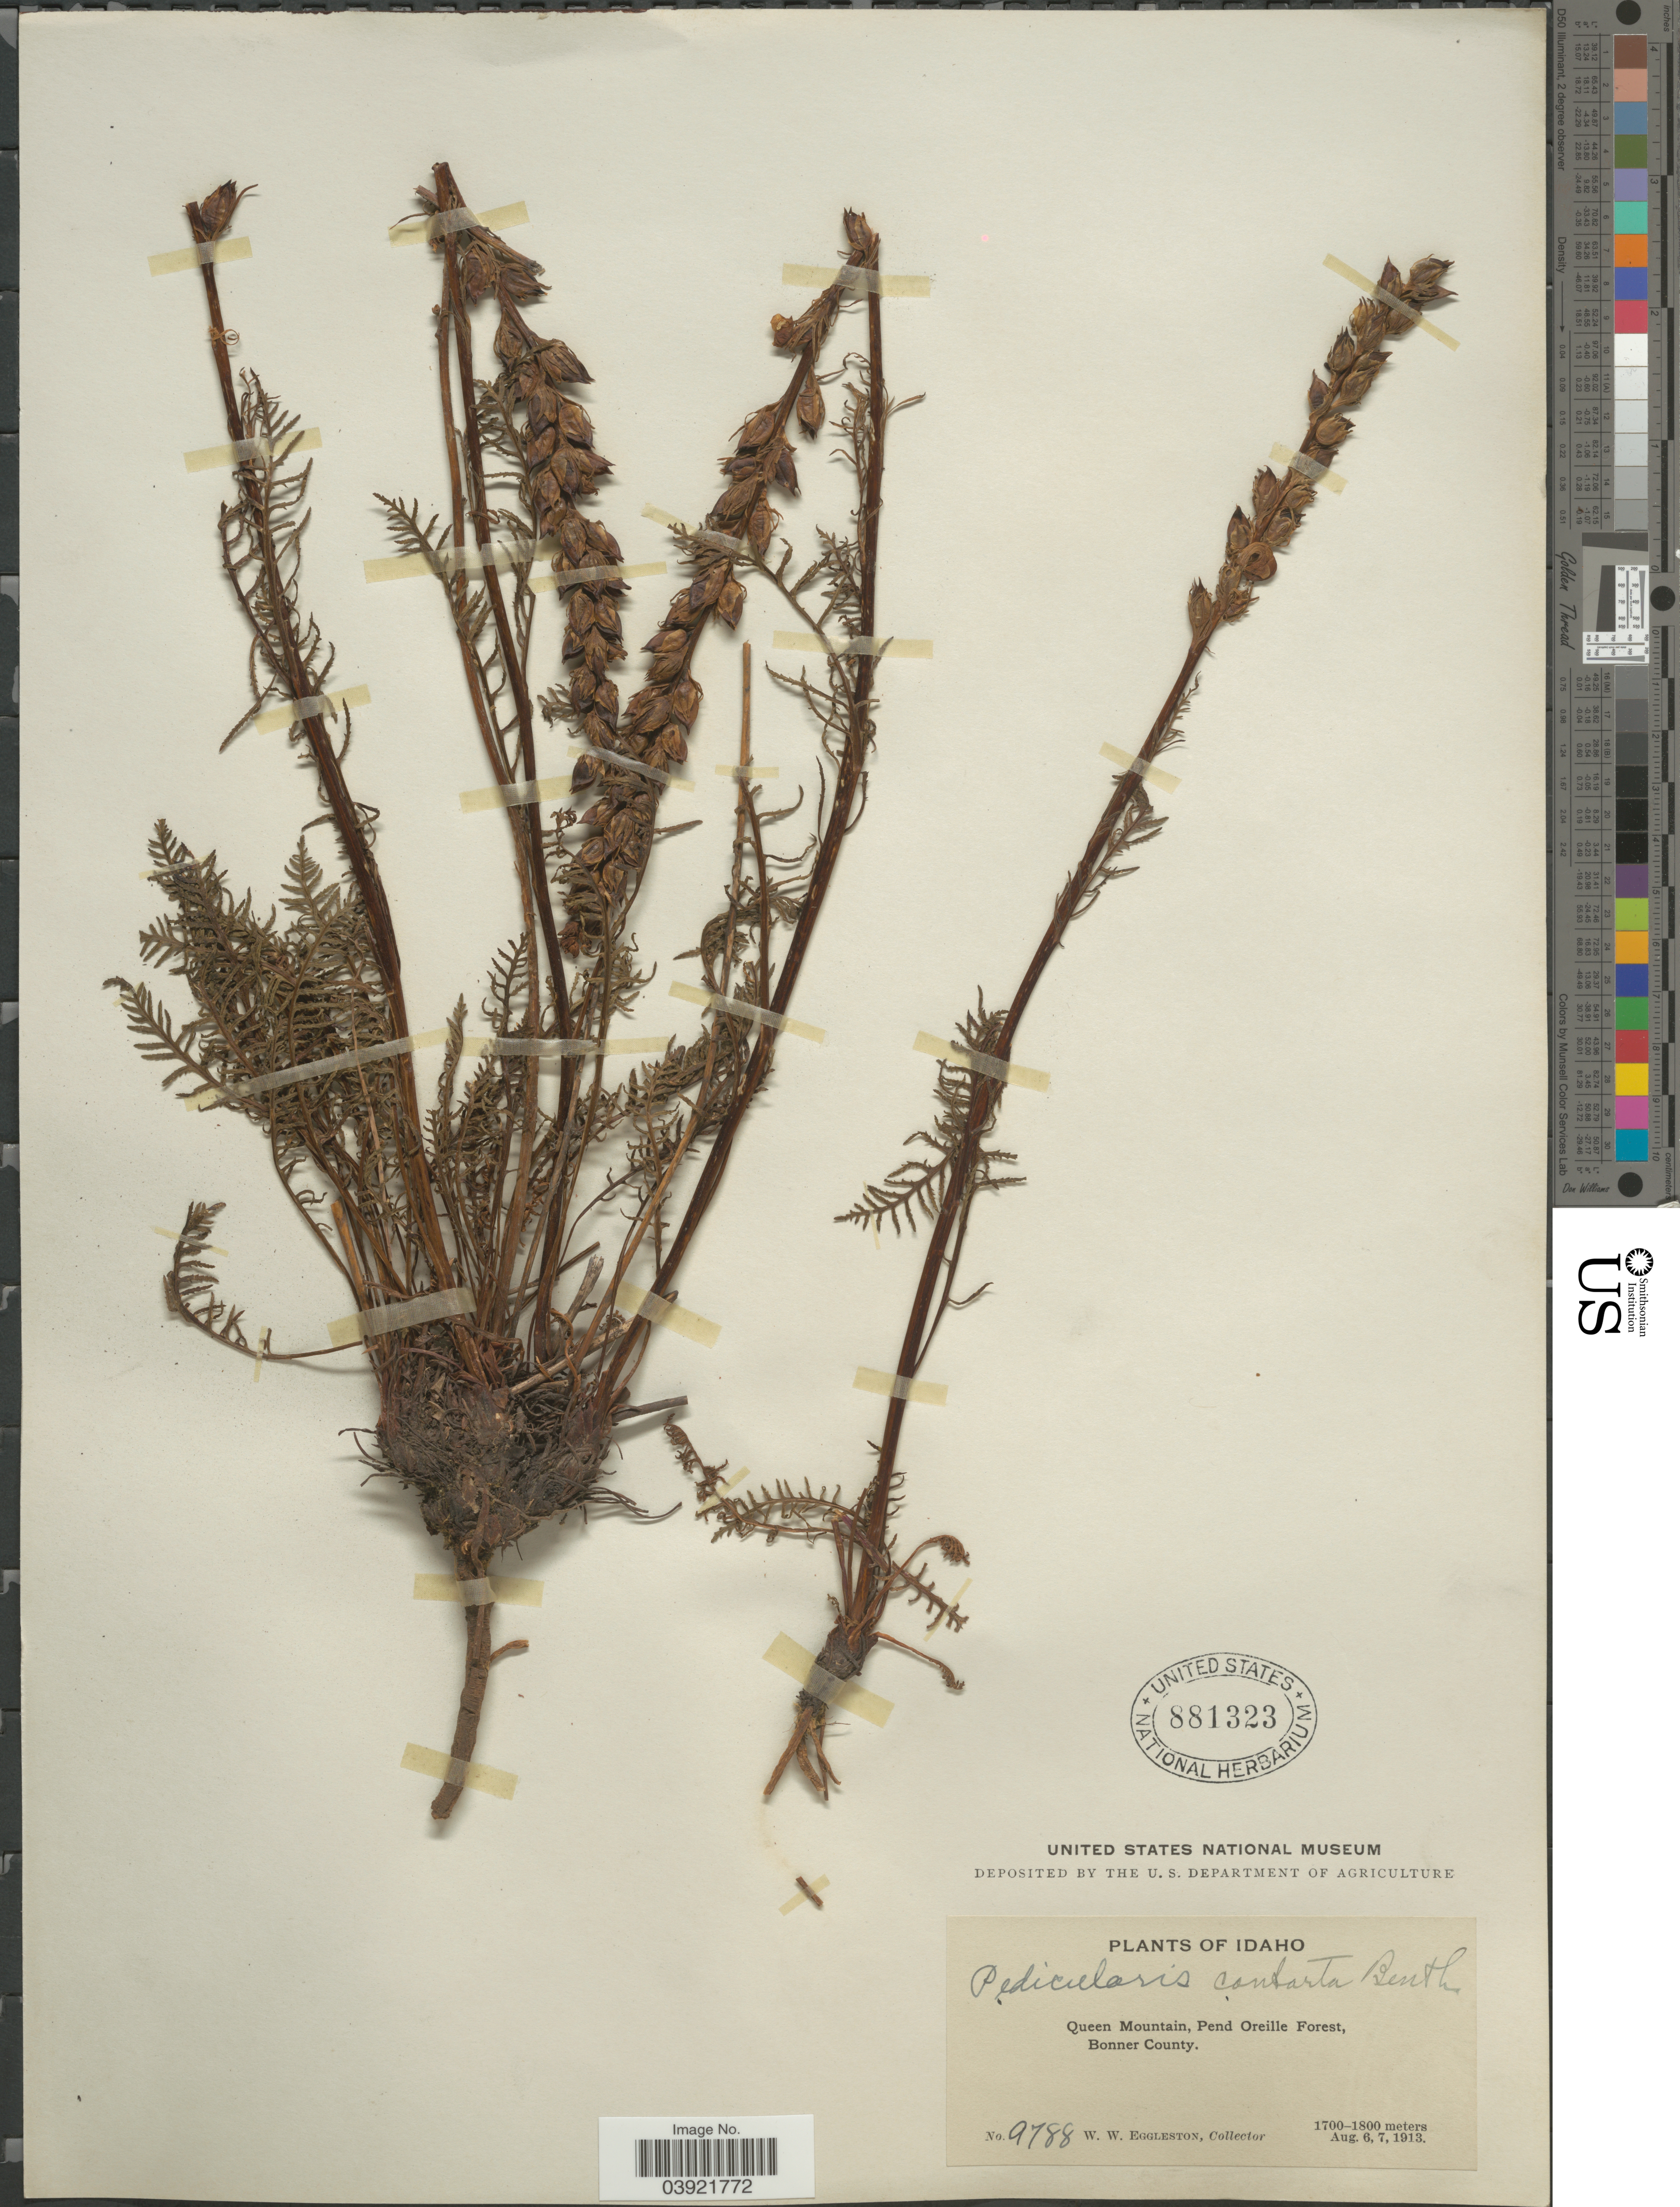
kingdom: Plantae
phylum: Tracheophyta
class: Magnoliopsida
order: Lamiales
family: Orobanchaceae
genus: Pedicularis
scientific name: Pedicularis contorta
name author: Benth.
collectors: W. W. Eggleston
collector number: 9788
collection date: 1913-08-06/1913-08-07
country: United States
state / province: Idaho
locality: Queen Mountain, Pend Oreille Forest, Bonner County.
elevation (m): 1700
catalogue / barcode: US 881323